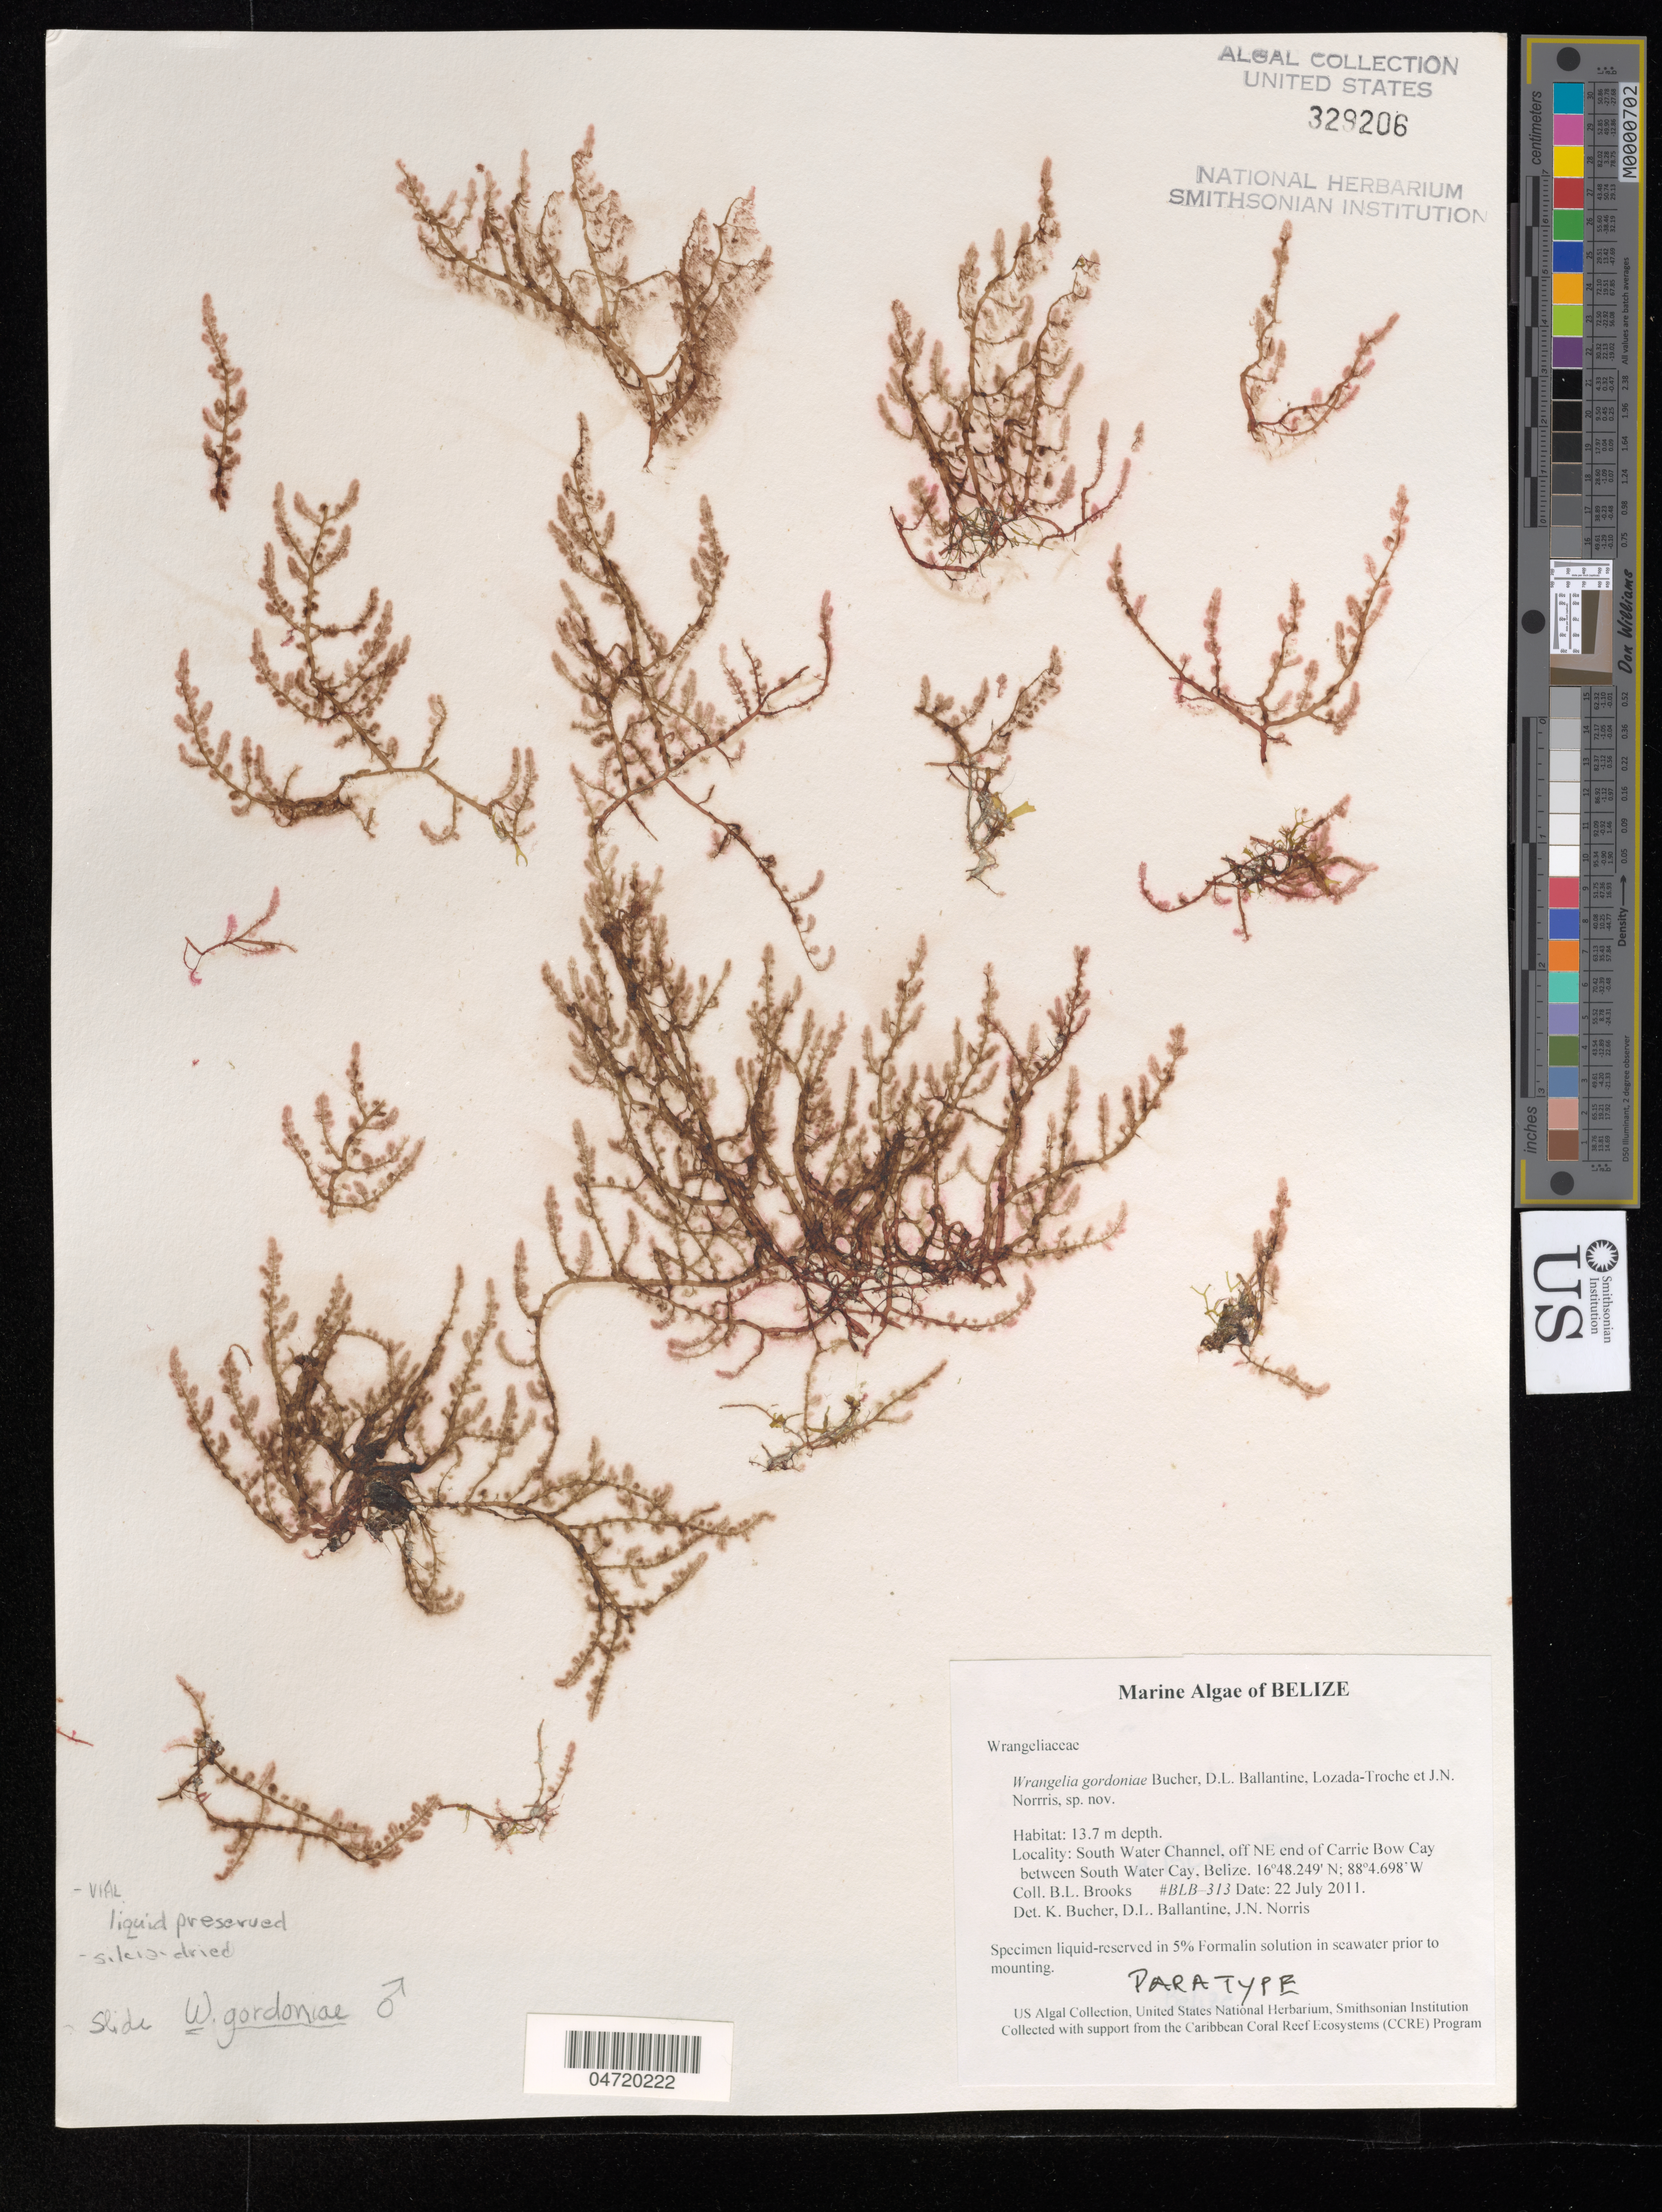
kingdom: Plantae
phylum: Rhodophyta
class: Florideophyceae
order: Ceramiales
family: Wrangeliaceae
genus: Wrangelia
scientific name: Wrangelia gordoniae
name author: K.E. Bucher et al.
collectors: B. Brooks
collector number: BLB-313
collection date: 2011-07-22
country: Belize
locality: South Water Channel, off NE of Carrie Bow Cay between South Water Cay.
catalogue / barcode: US 329206